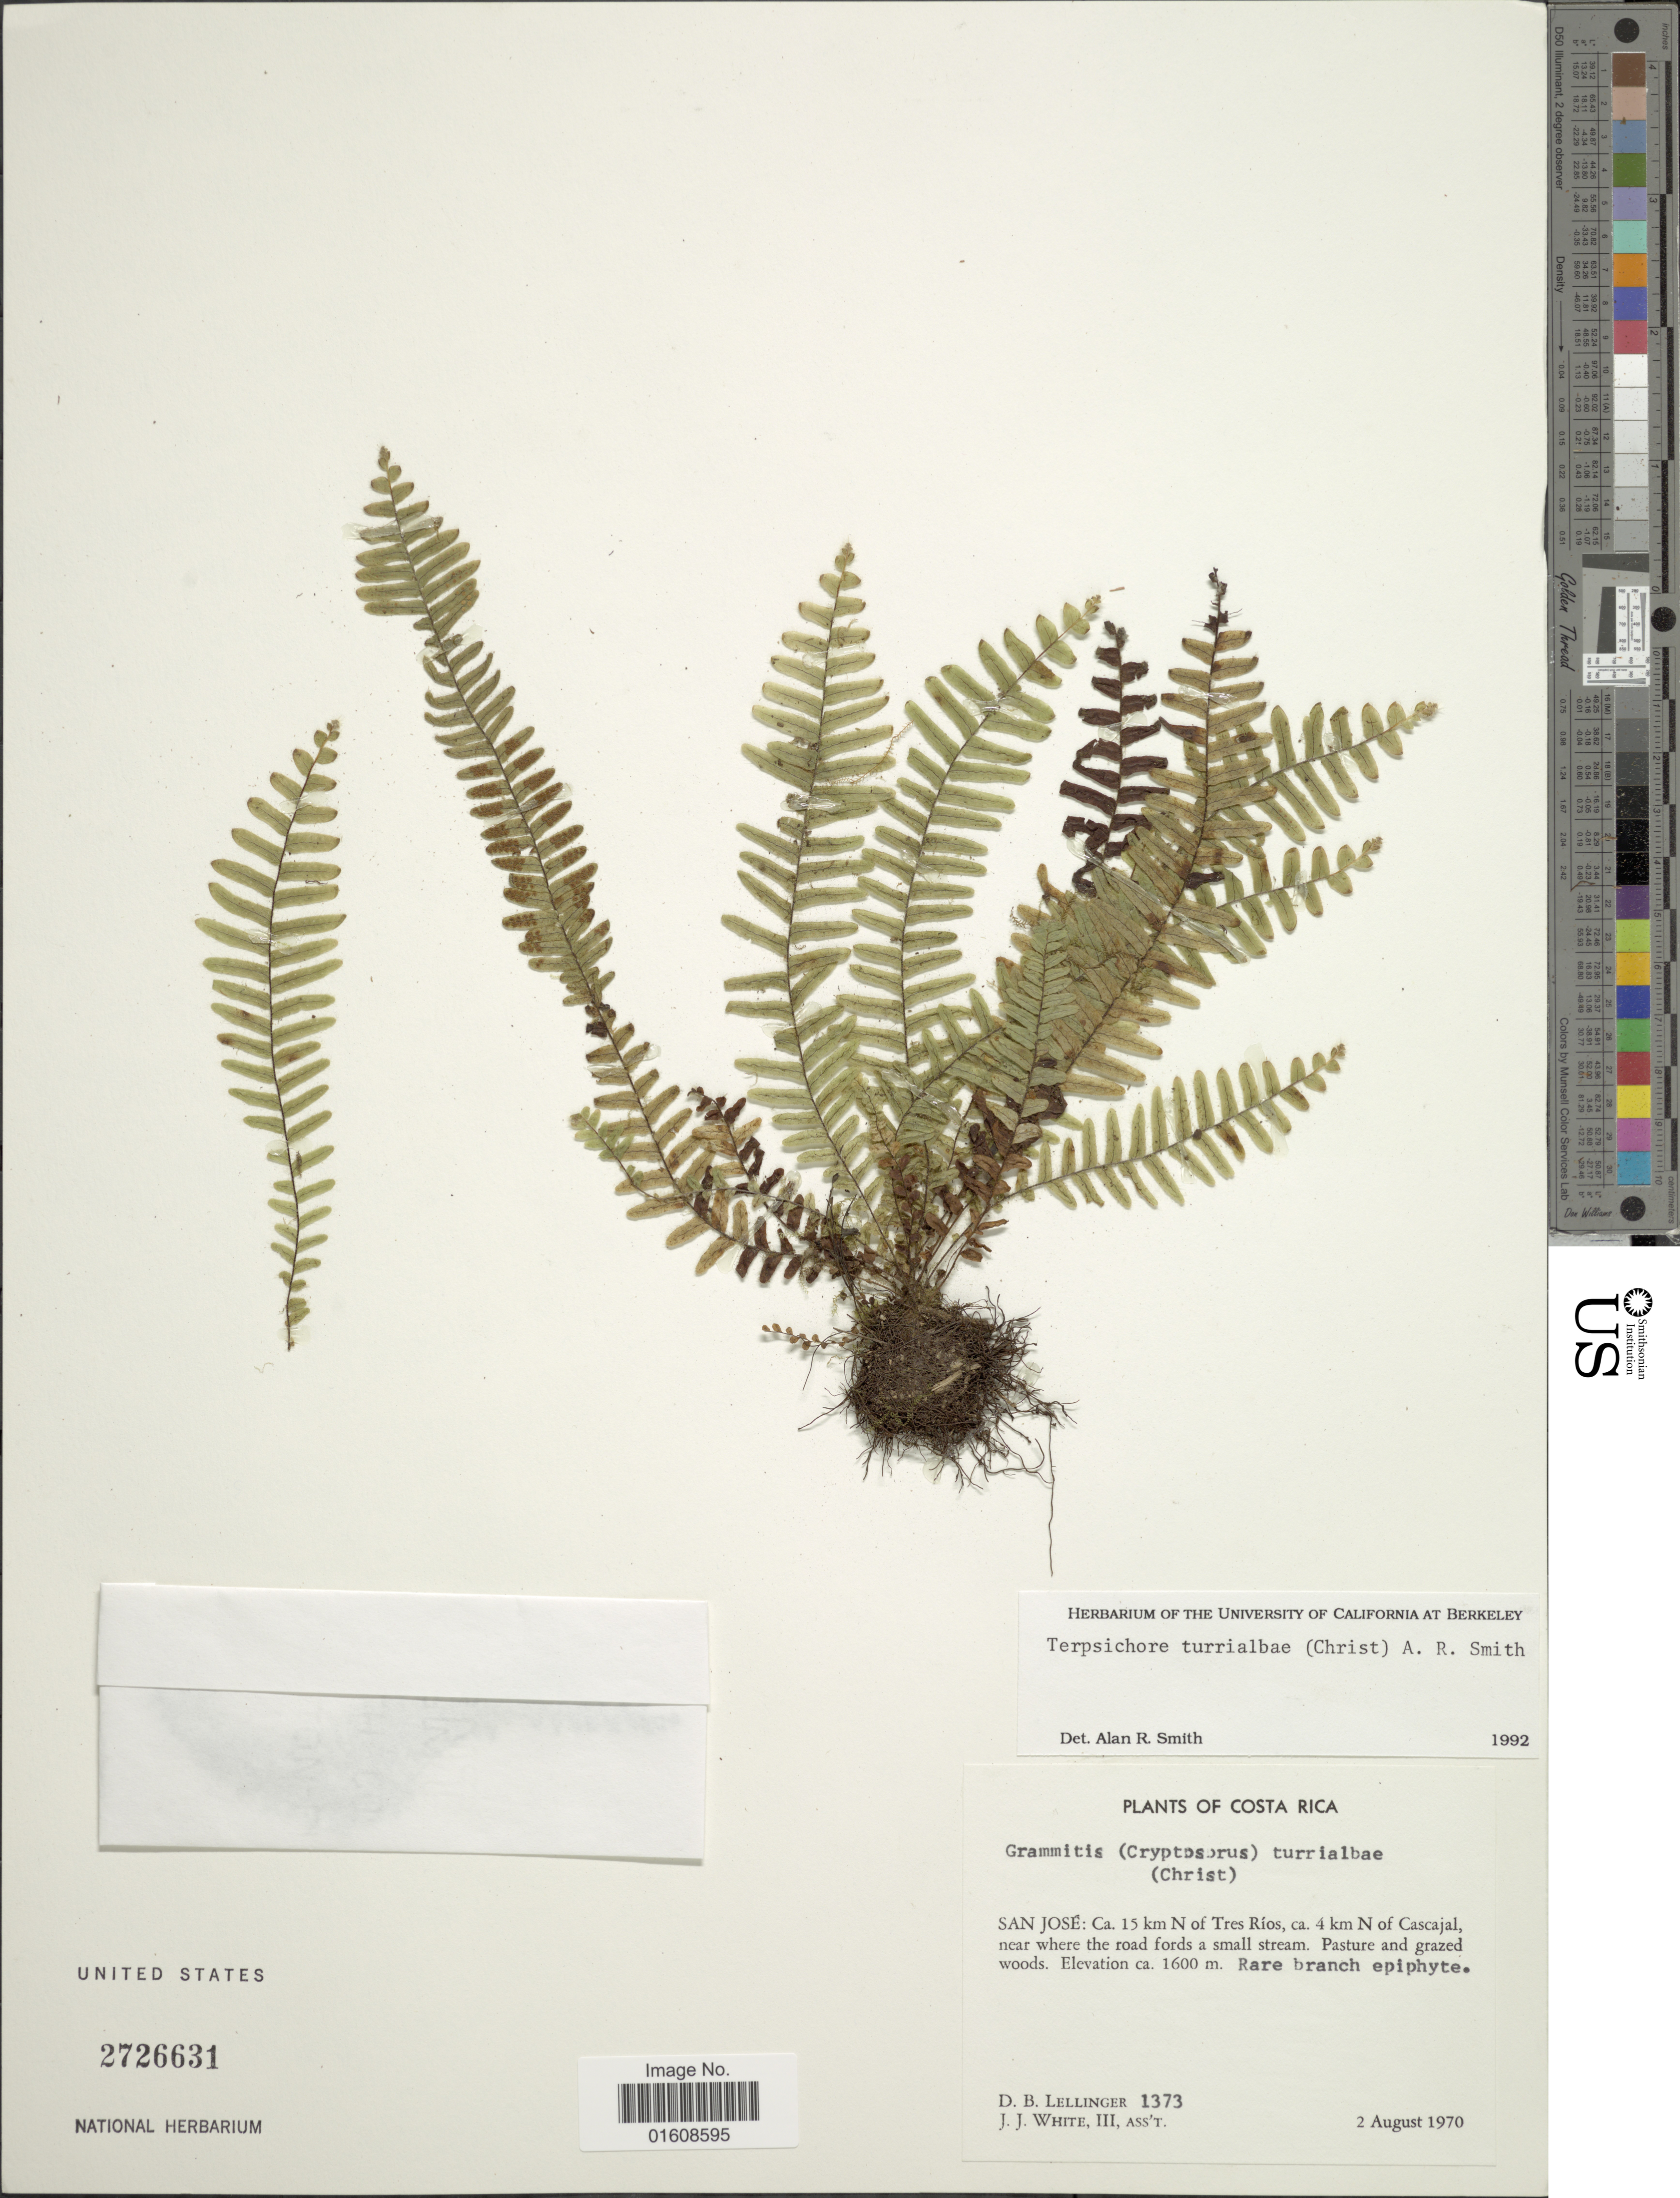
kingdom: Plantae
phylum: Tracheophyta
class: Polypodiopsida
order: Polypodiales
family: Polypodiaceae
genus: Alansmia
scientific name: Alansmia turrialbae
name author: (Christ) Moguel & M. Kessler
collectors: D. B. Lellinger & J. J. White III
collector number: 1373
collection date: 1970-08-02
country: Costa Rica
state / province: San José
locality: Ca. 15 km N of Tres Ríos, ca. 4 km N of Cascajal, near where the road fords a small stream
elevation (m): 1600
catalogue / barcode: US 2726631